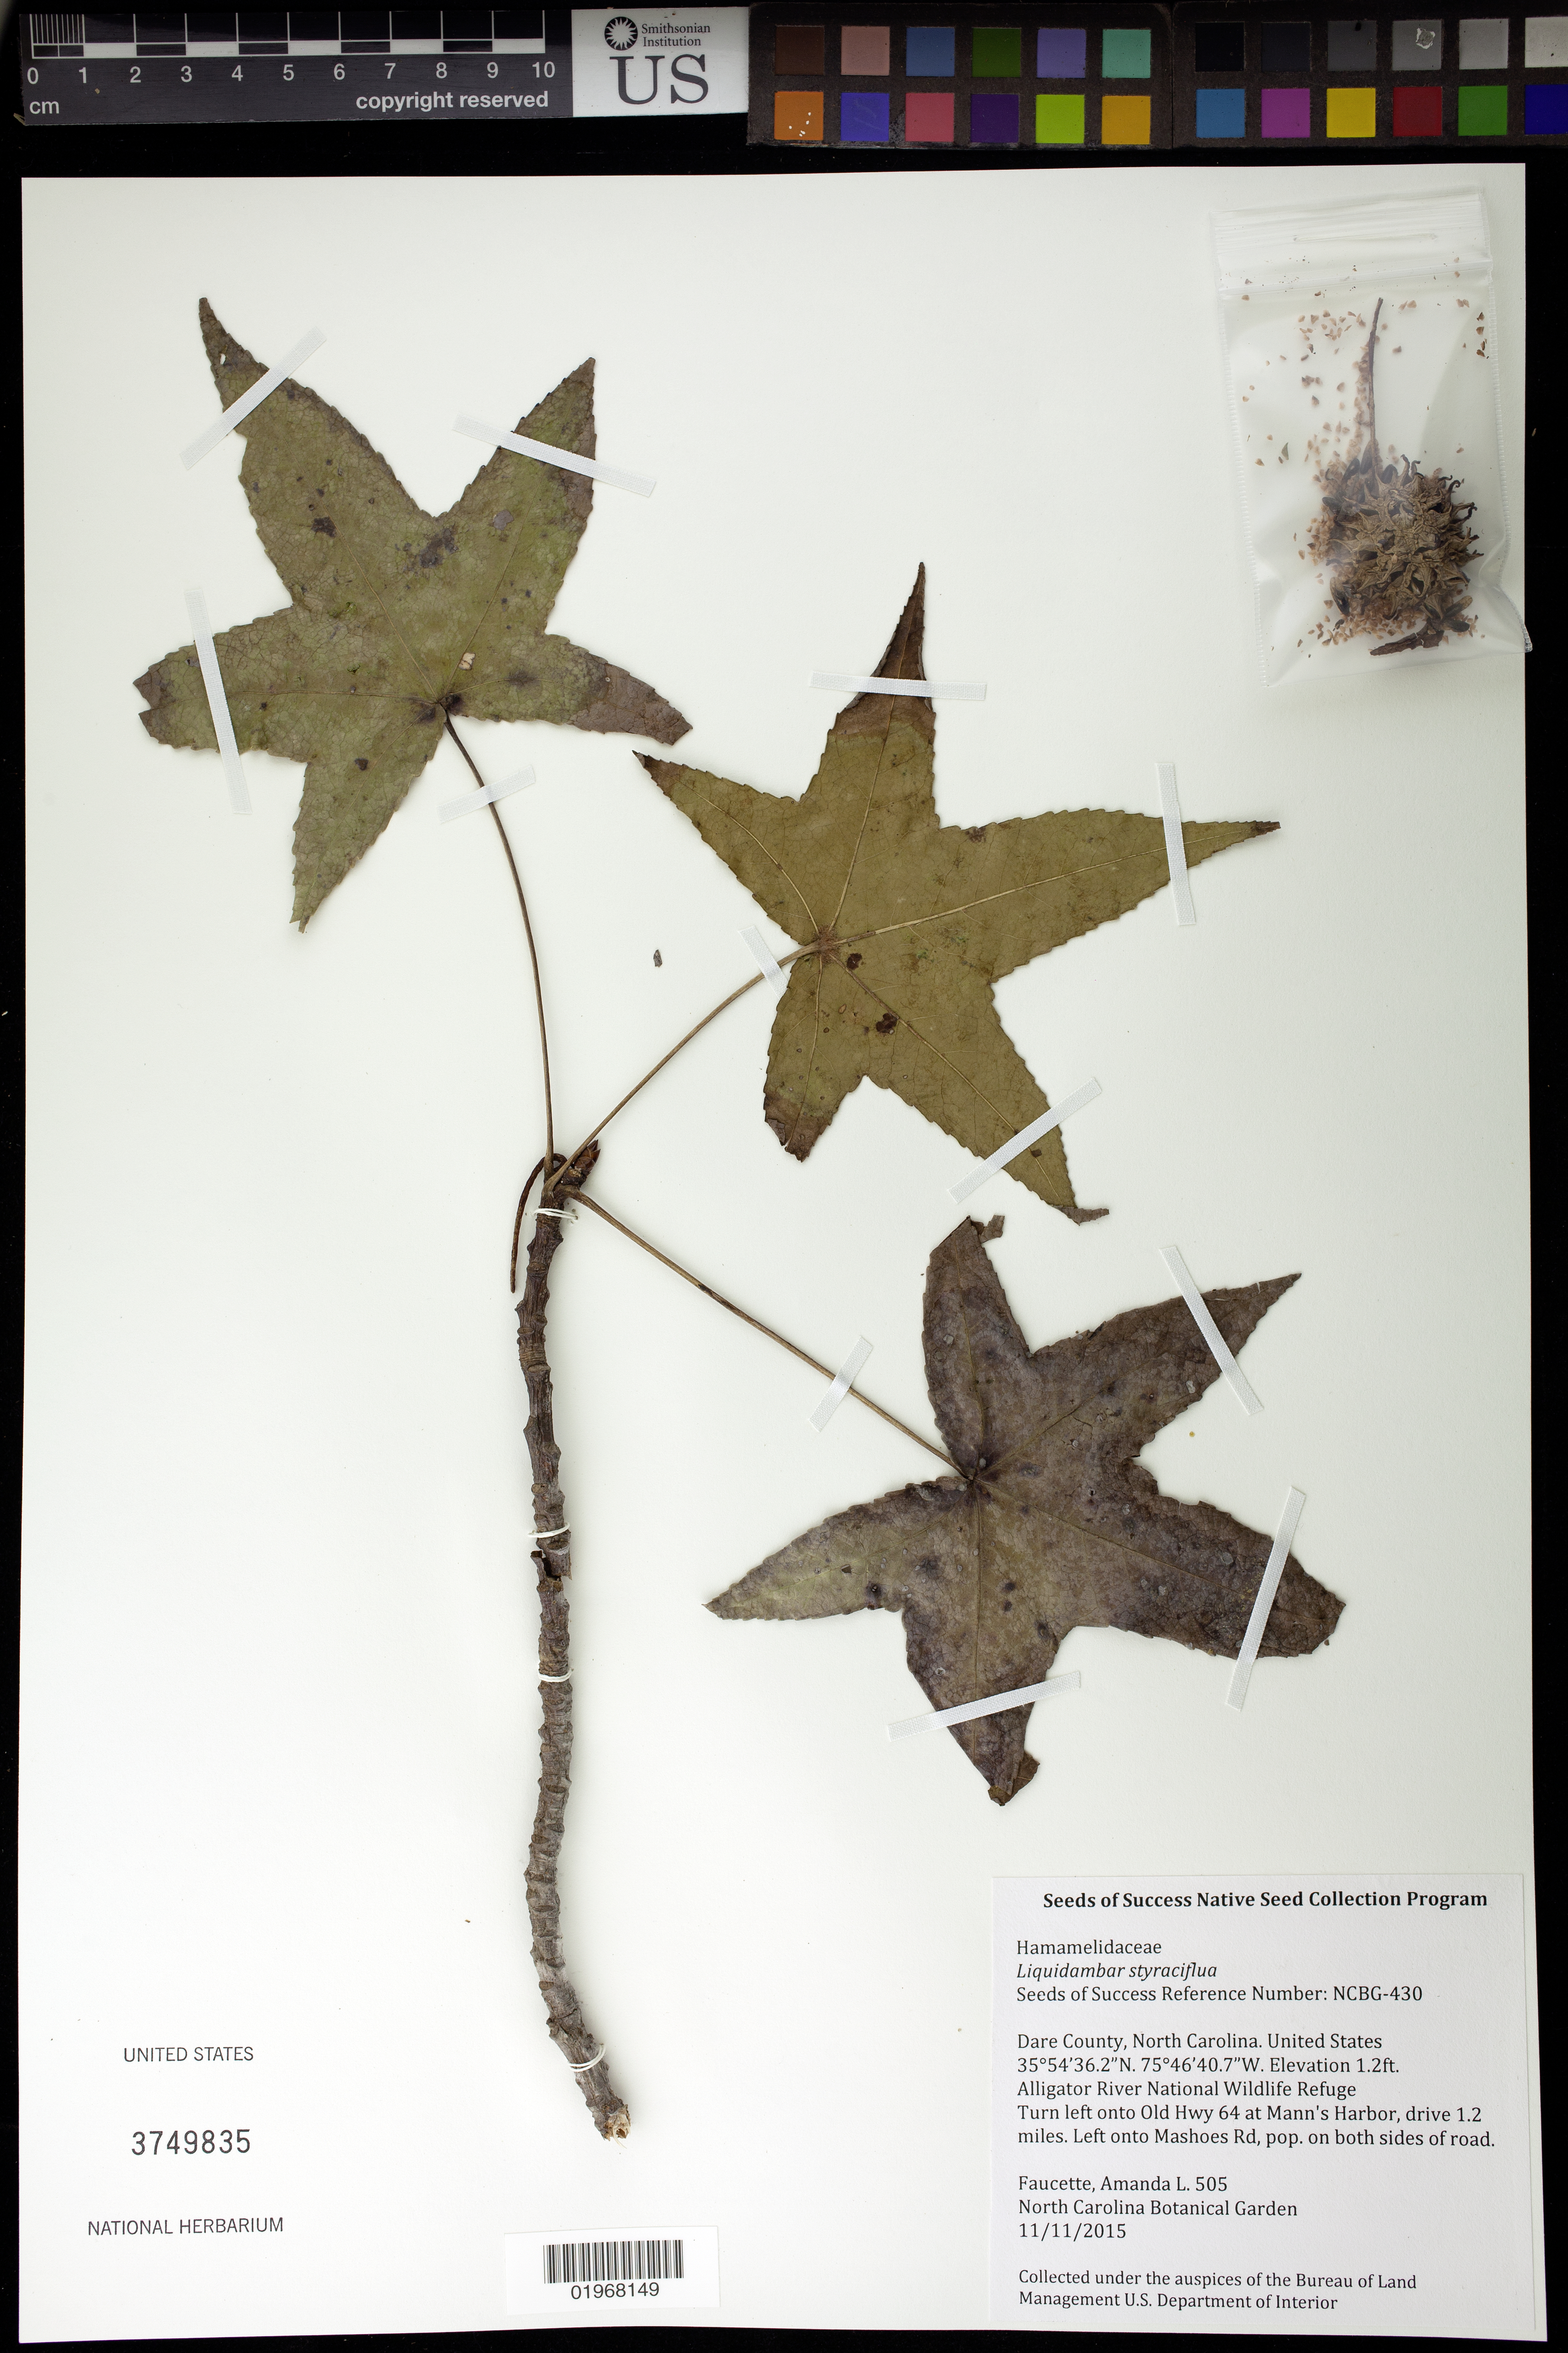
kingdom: Plantae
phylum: Tracheophyta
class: Magnoliopsida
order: Saxifragales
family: Altingiaceae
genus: Liquidambar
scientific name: Liquidambar styraciflua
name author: L.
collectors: A. Faucette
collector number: NCBG-430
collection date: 2015-11-11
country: United States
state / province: North Carolina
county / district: Dare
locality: Alligator River National Wildlife Refuge, Mashoes Rd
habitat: Brackish marsh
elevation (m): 0.4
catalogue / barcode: US 3749835